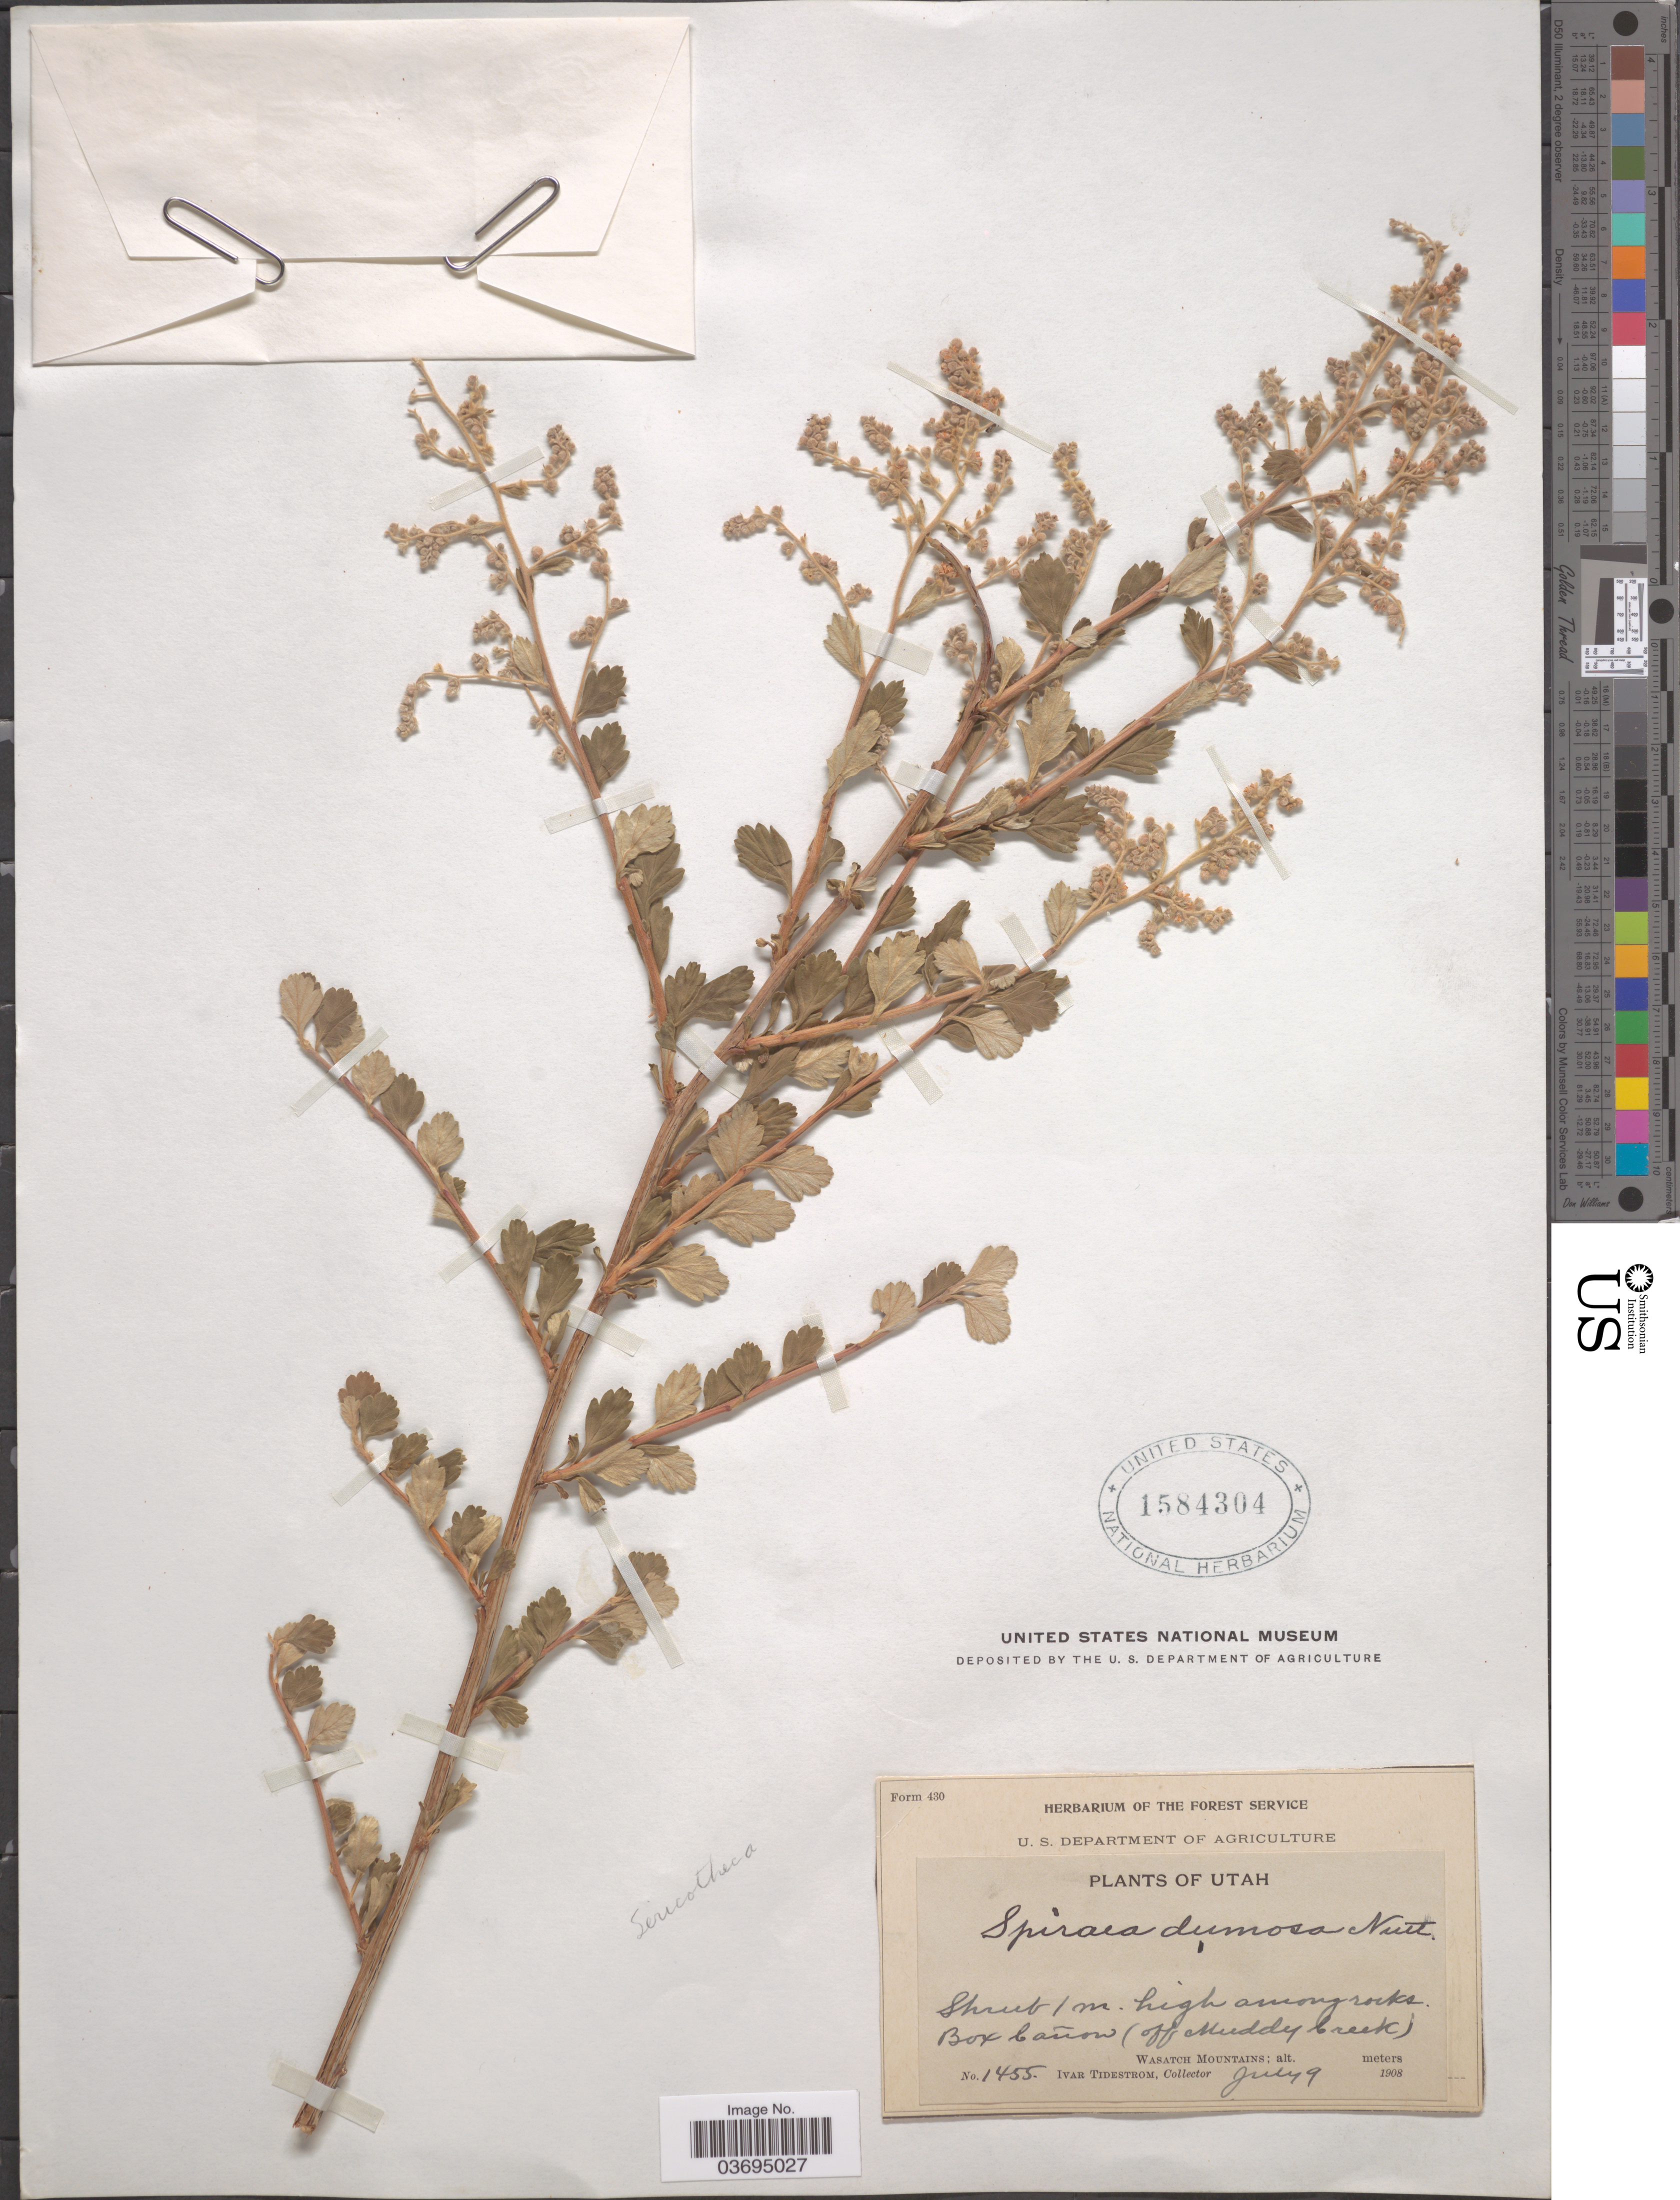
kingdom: Plantae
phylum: Tracheophyta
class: Magnoliopsida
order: Rosales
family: Rosaceae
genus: Holodiscus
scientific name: Holodiscus discolor var. dumosus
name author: Maxim. ex J.M. Coult.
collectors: I. F. Tidestrom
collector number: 1455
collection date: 1908-07-09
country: United States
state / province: Utah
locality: Box Cañon off Muddy Creek). Wasatch Mountains.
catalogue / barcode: US 1584304